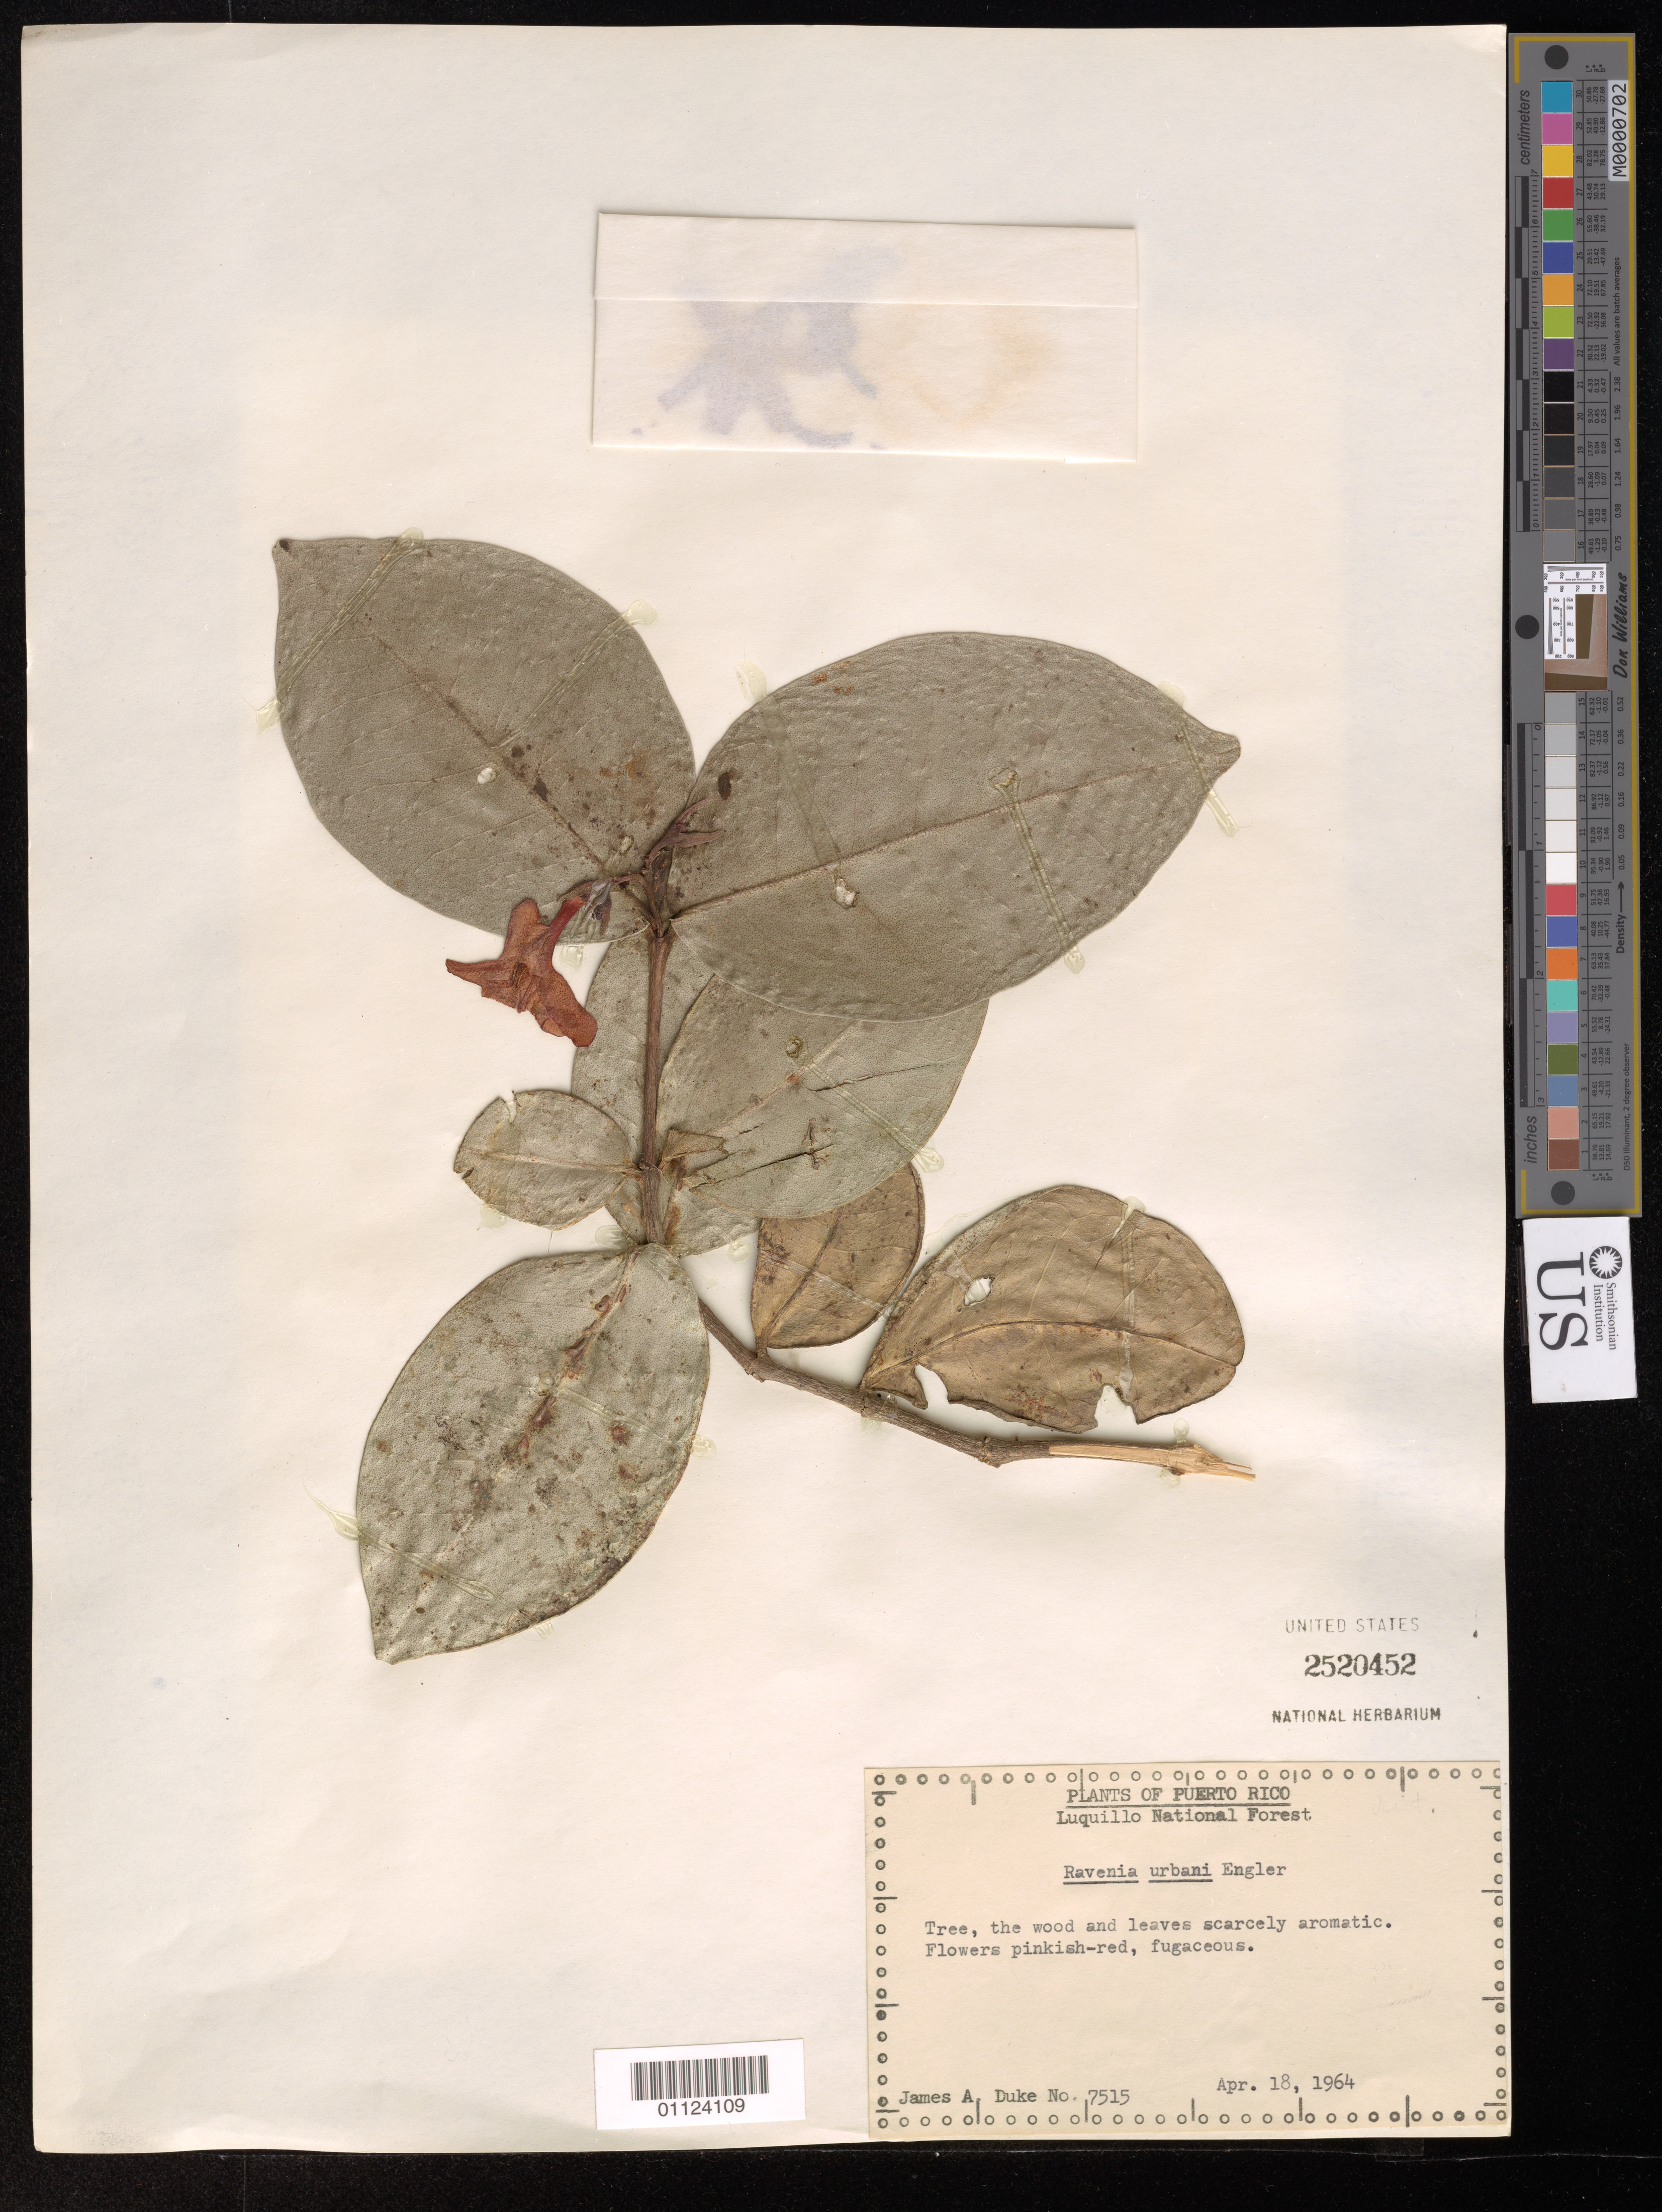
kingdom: Plantae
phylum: Tracheophyta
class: Magnoliopsida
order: Sapindales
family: Rutaceae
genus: Ravenia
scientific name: Ravenia urbani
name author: Engl.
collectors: J. A. Duke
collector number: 7515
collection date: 1964-04-18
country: Puerto Rico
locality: Luquillo National Forest.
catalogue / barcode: US 2520452